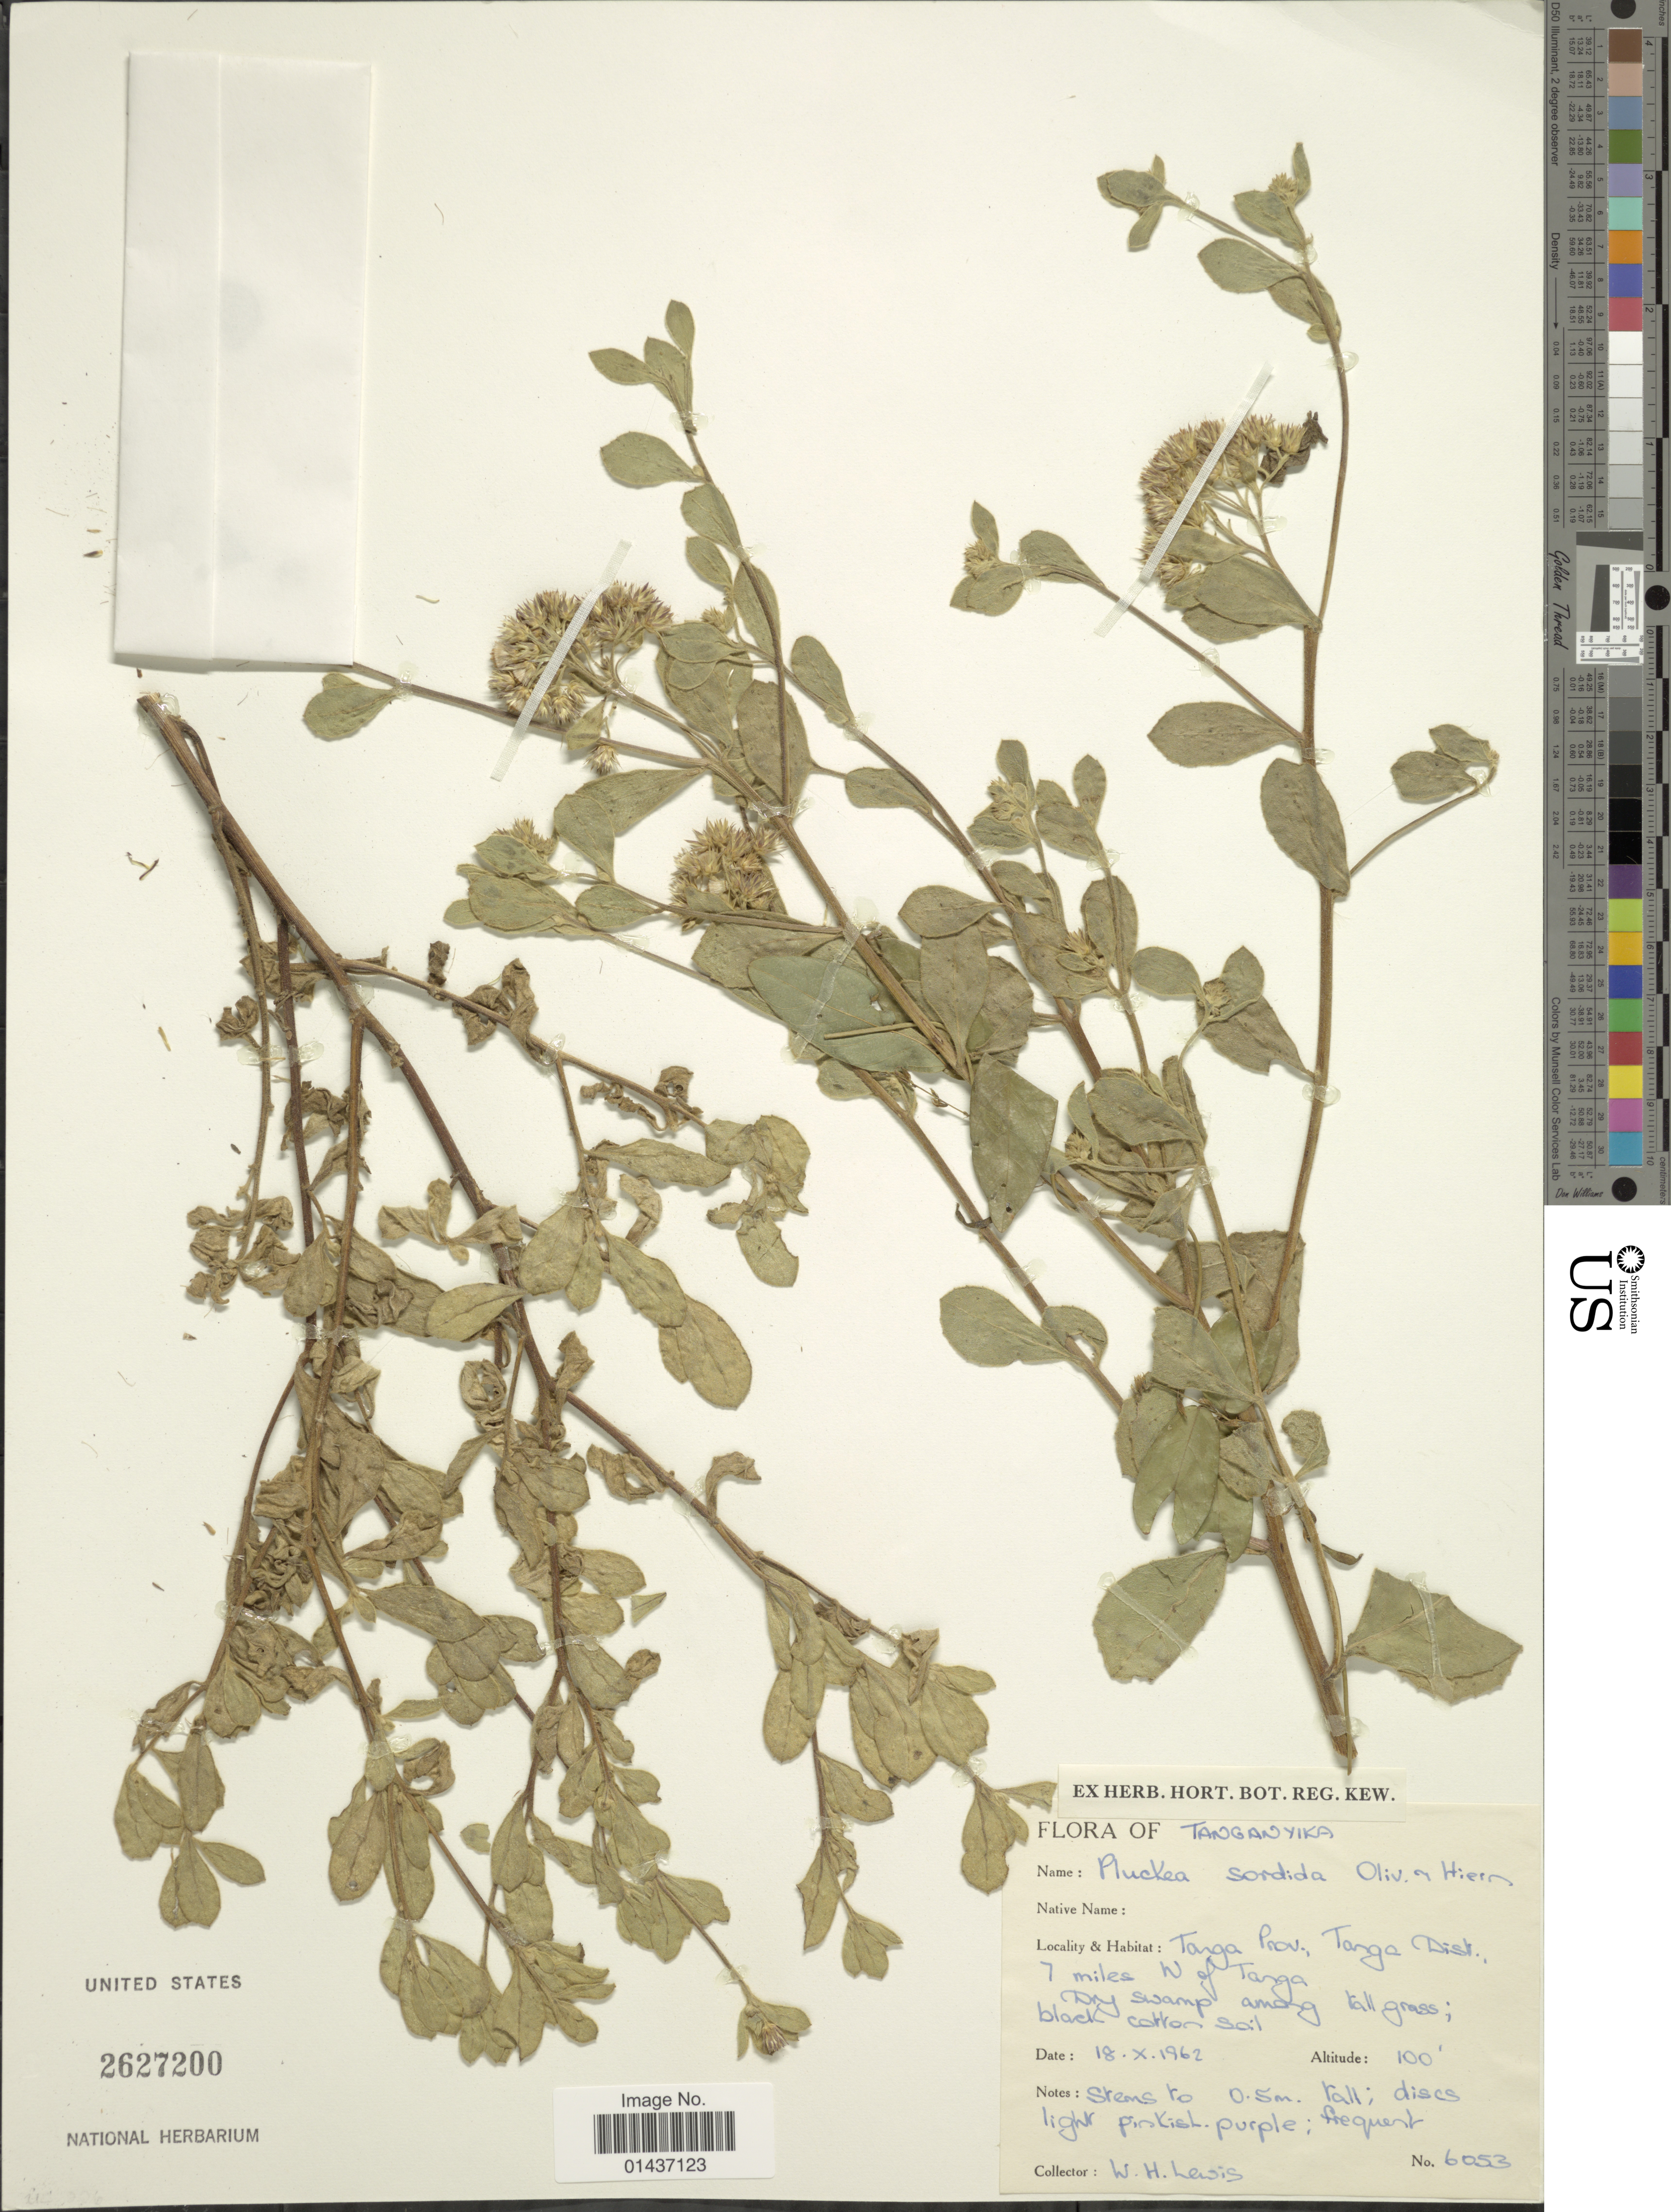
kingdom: Plantae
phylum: Tracheophyta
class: Magnoliopsida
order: Asterales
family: Asteraceae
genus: Pluchea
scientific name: Pluchea sordida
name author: (Vatke) Oliv. & Harms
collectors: W. H. Lewis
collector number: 6053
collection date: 1962-10-18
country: Tanzania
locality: Tanganyika, Tanga Prov; Tanga Dist., 7 miles N of Tanga.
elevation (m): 30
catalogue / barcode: US 2627200